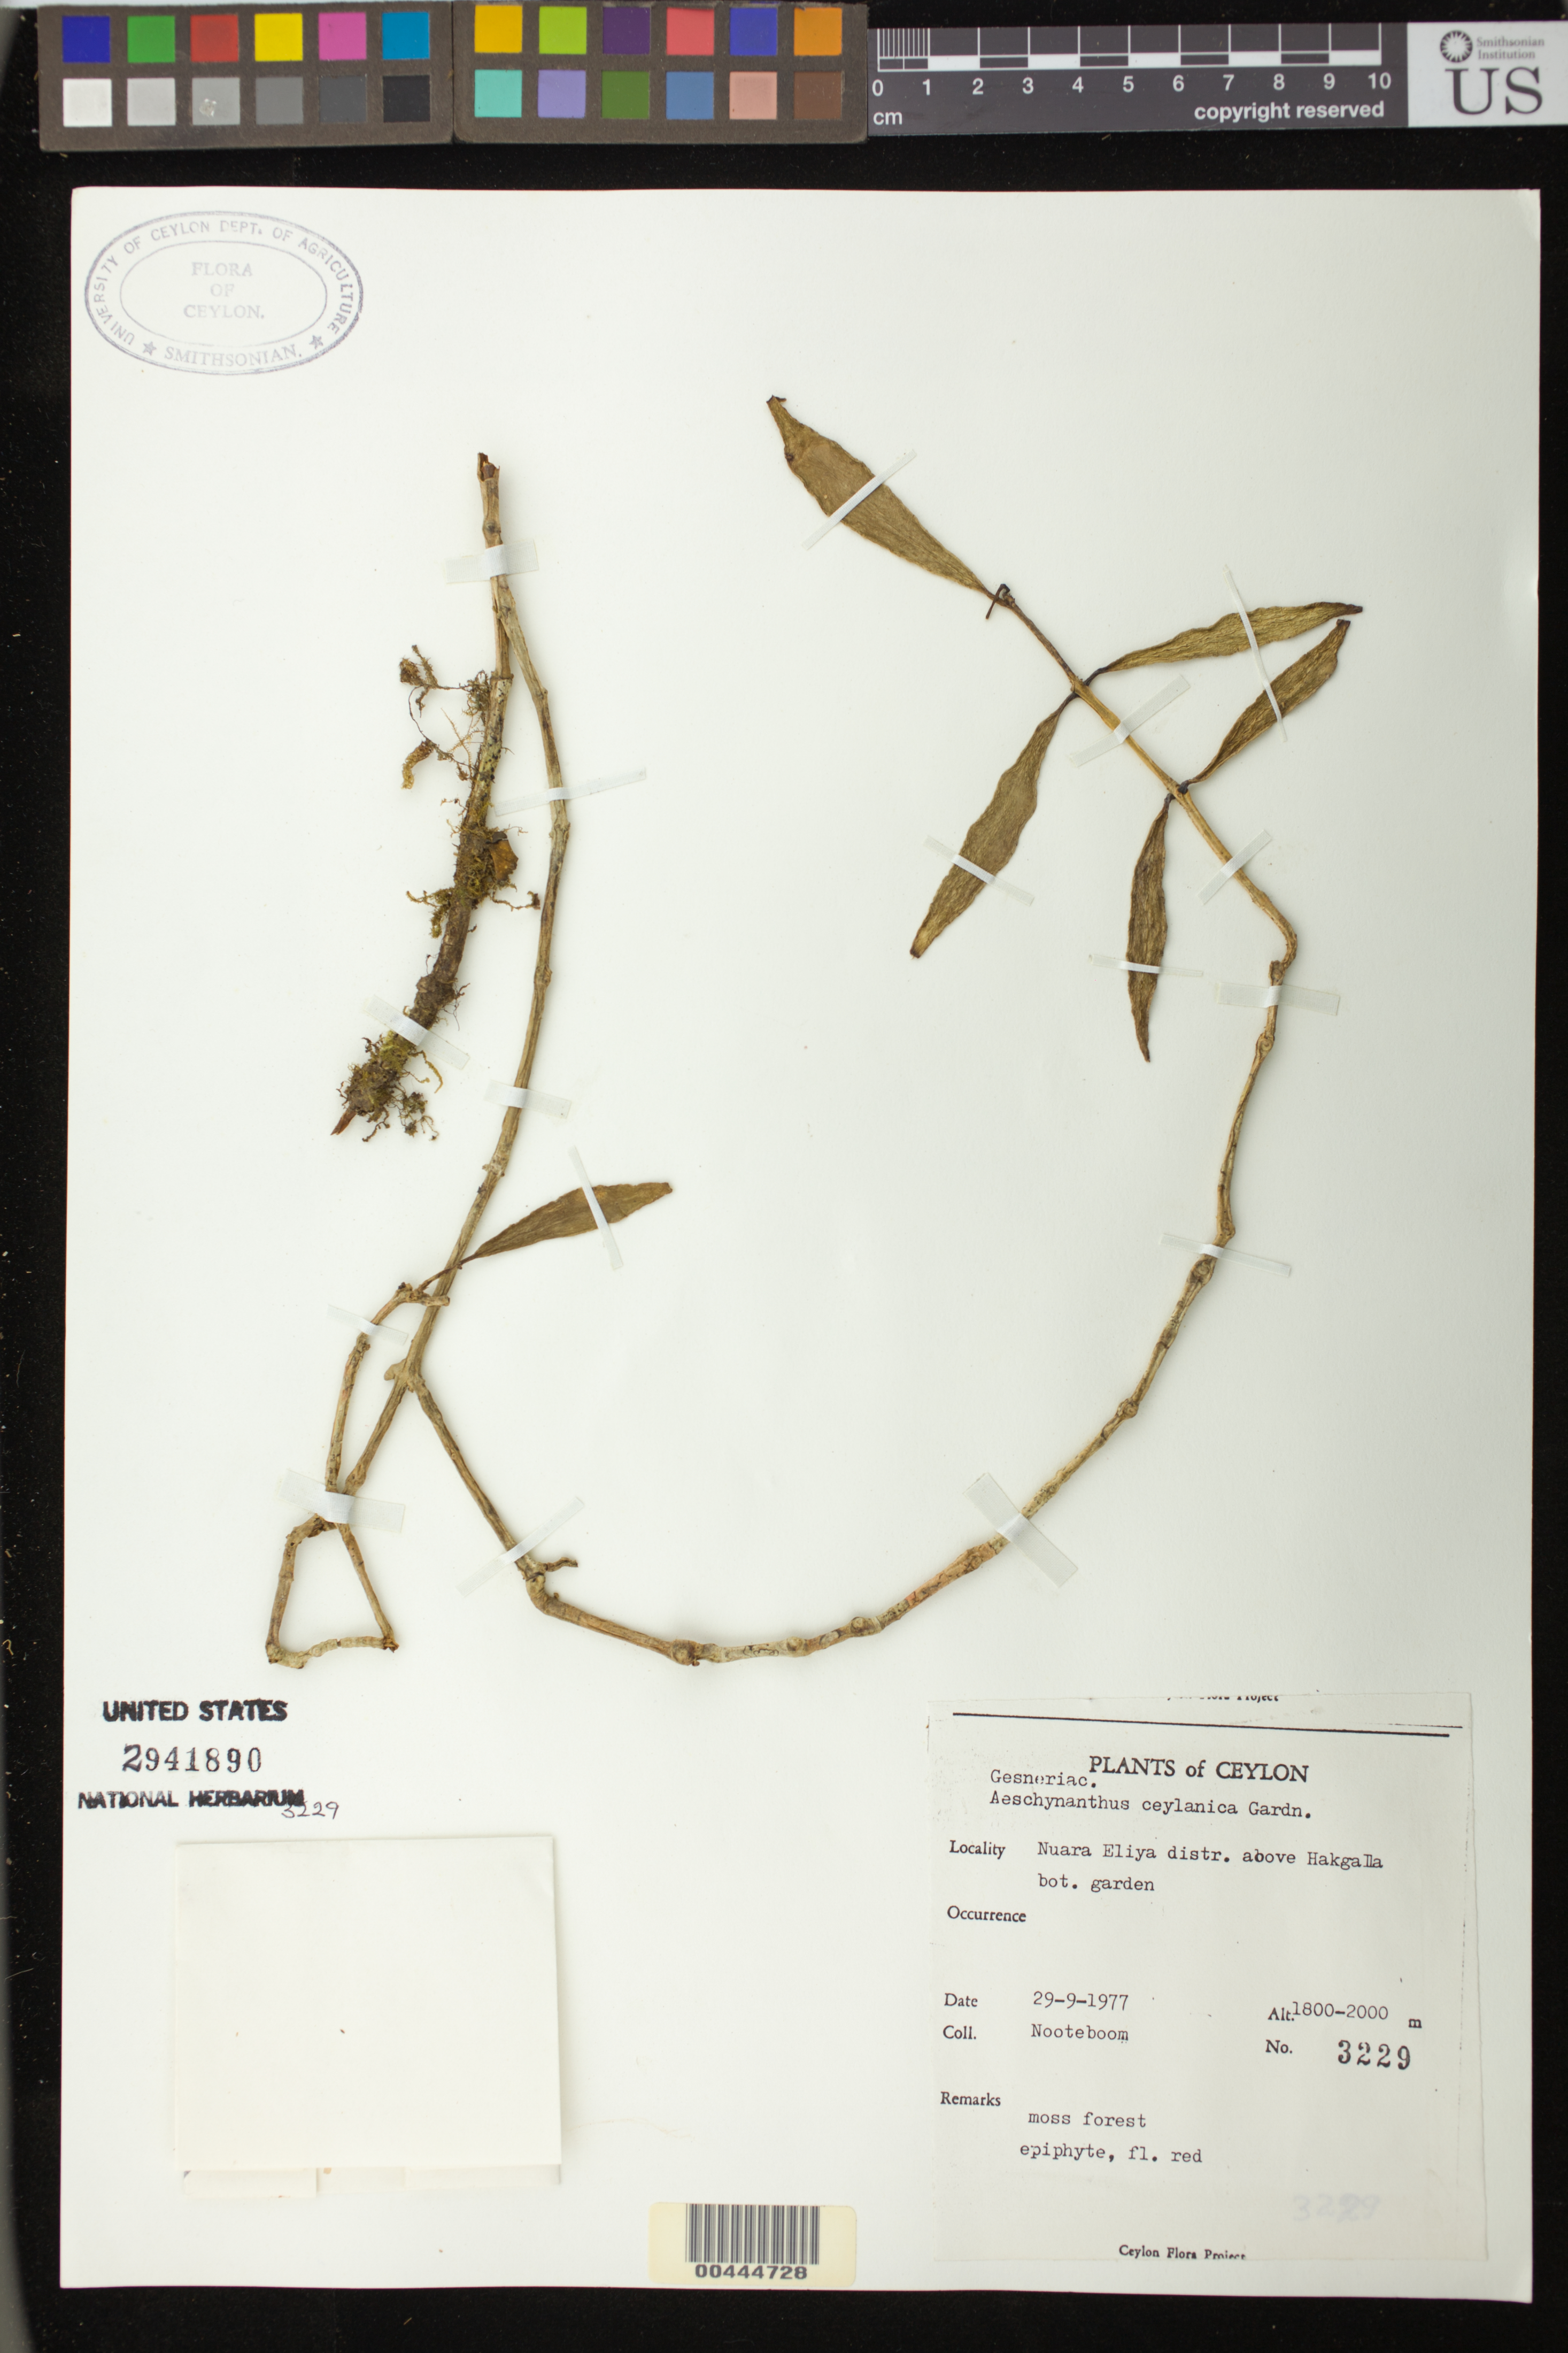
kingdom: Plantae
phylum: Tracheophyta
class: Magnoliopsida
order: Lamiales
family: Gesneriaceae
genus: Aeschynanthus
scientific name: Aeschynanthus ceylanicus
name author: Gardner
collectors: H. P. Nooteboom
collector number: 3229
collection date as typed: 29 Sep 1977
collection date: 1977-09-29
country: Sri Lanka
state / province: Central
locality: Nuara eliya dist., Hakgala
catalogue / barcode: US 2941890